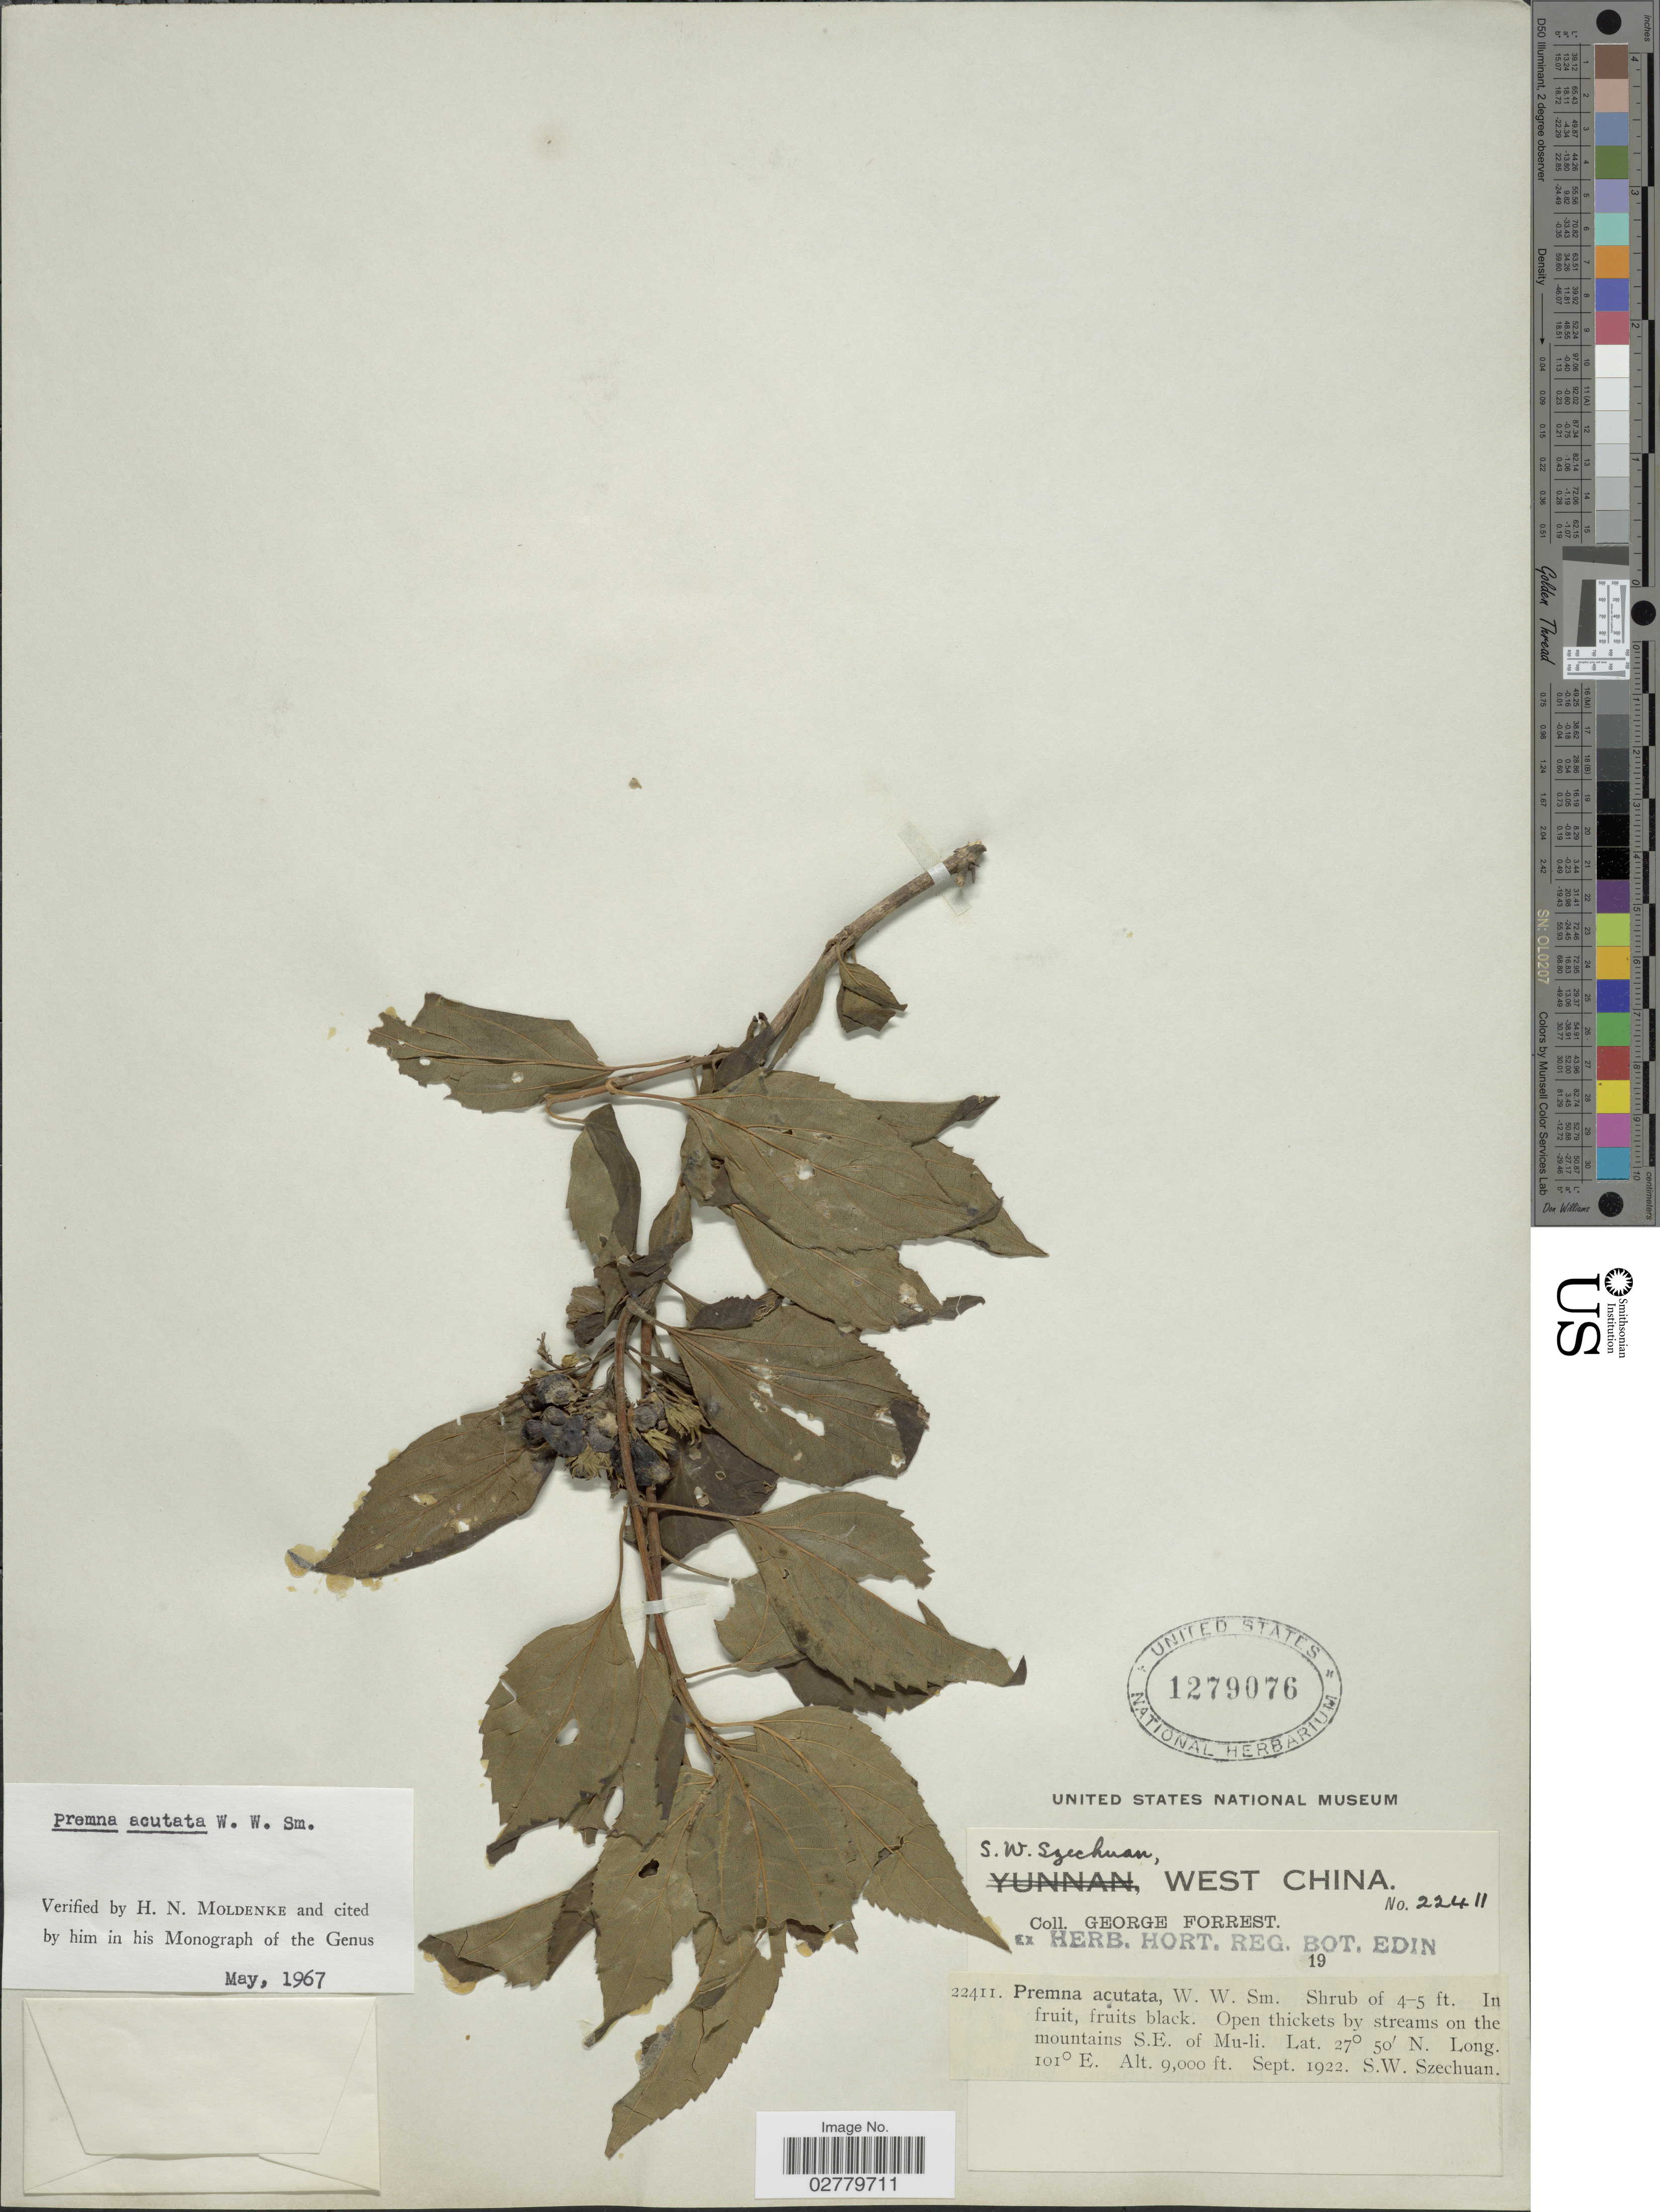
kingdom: Plantae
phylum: Tracheophyta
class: Magnoliopsida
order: Lamiales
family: Lamiaceae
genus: Premna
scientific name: Premna acutata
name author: W.W. Sm.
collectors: G. Forrest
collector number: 22411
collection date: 1922-09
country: China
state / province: Sichuan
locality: Open thickets by streams on the mountains S.E. of Mu-li. S.W. Szechuan. West China.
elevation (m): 2743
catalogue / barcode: US 1279076